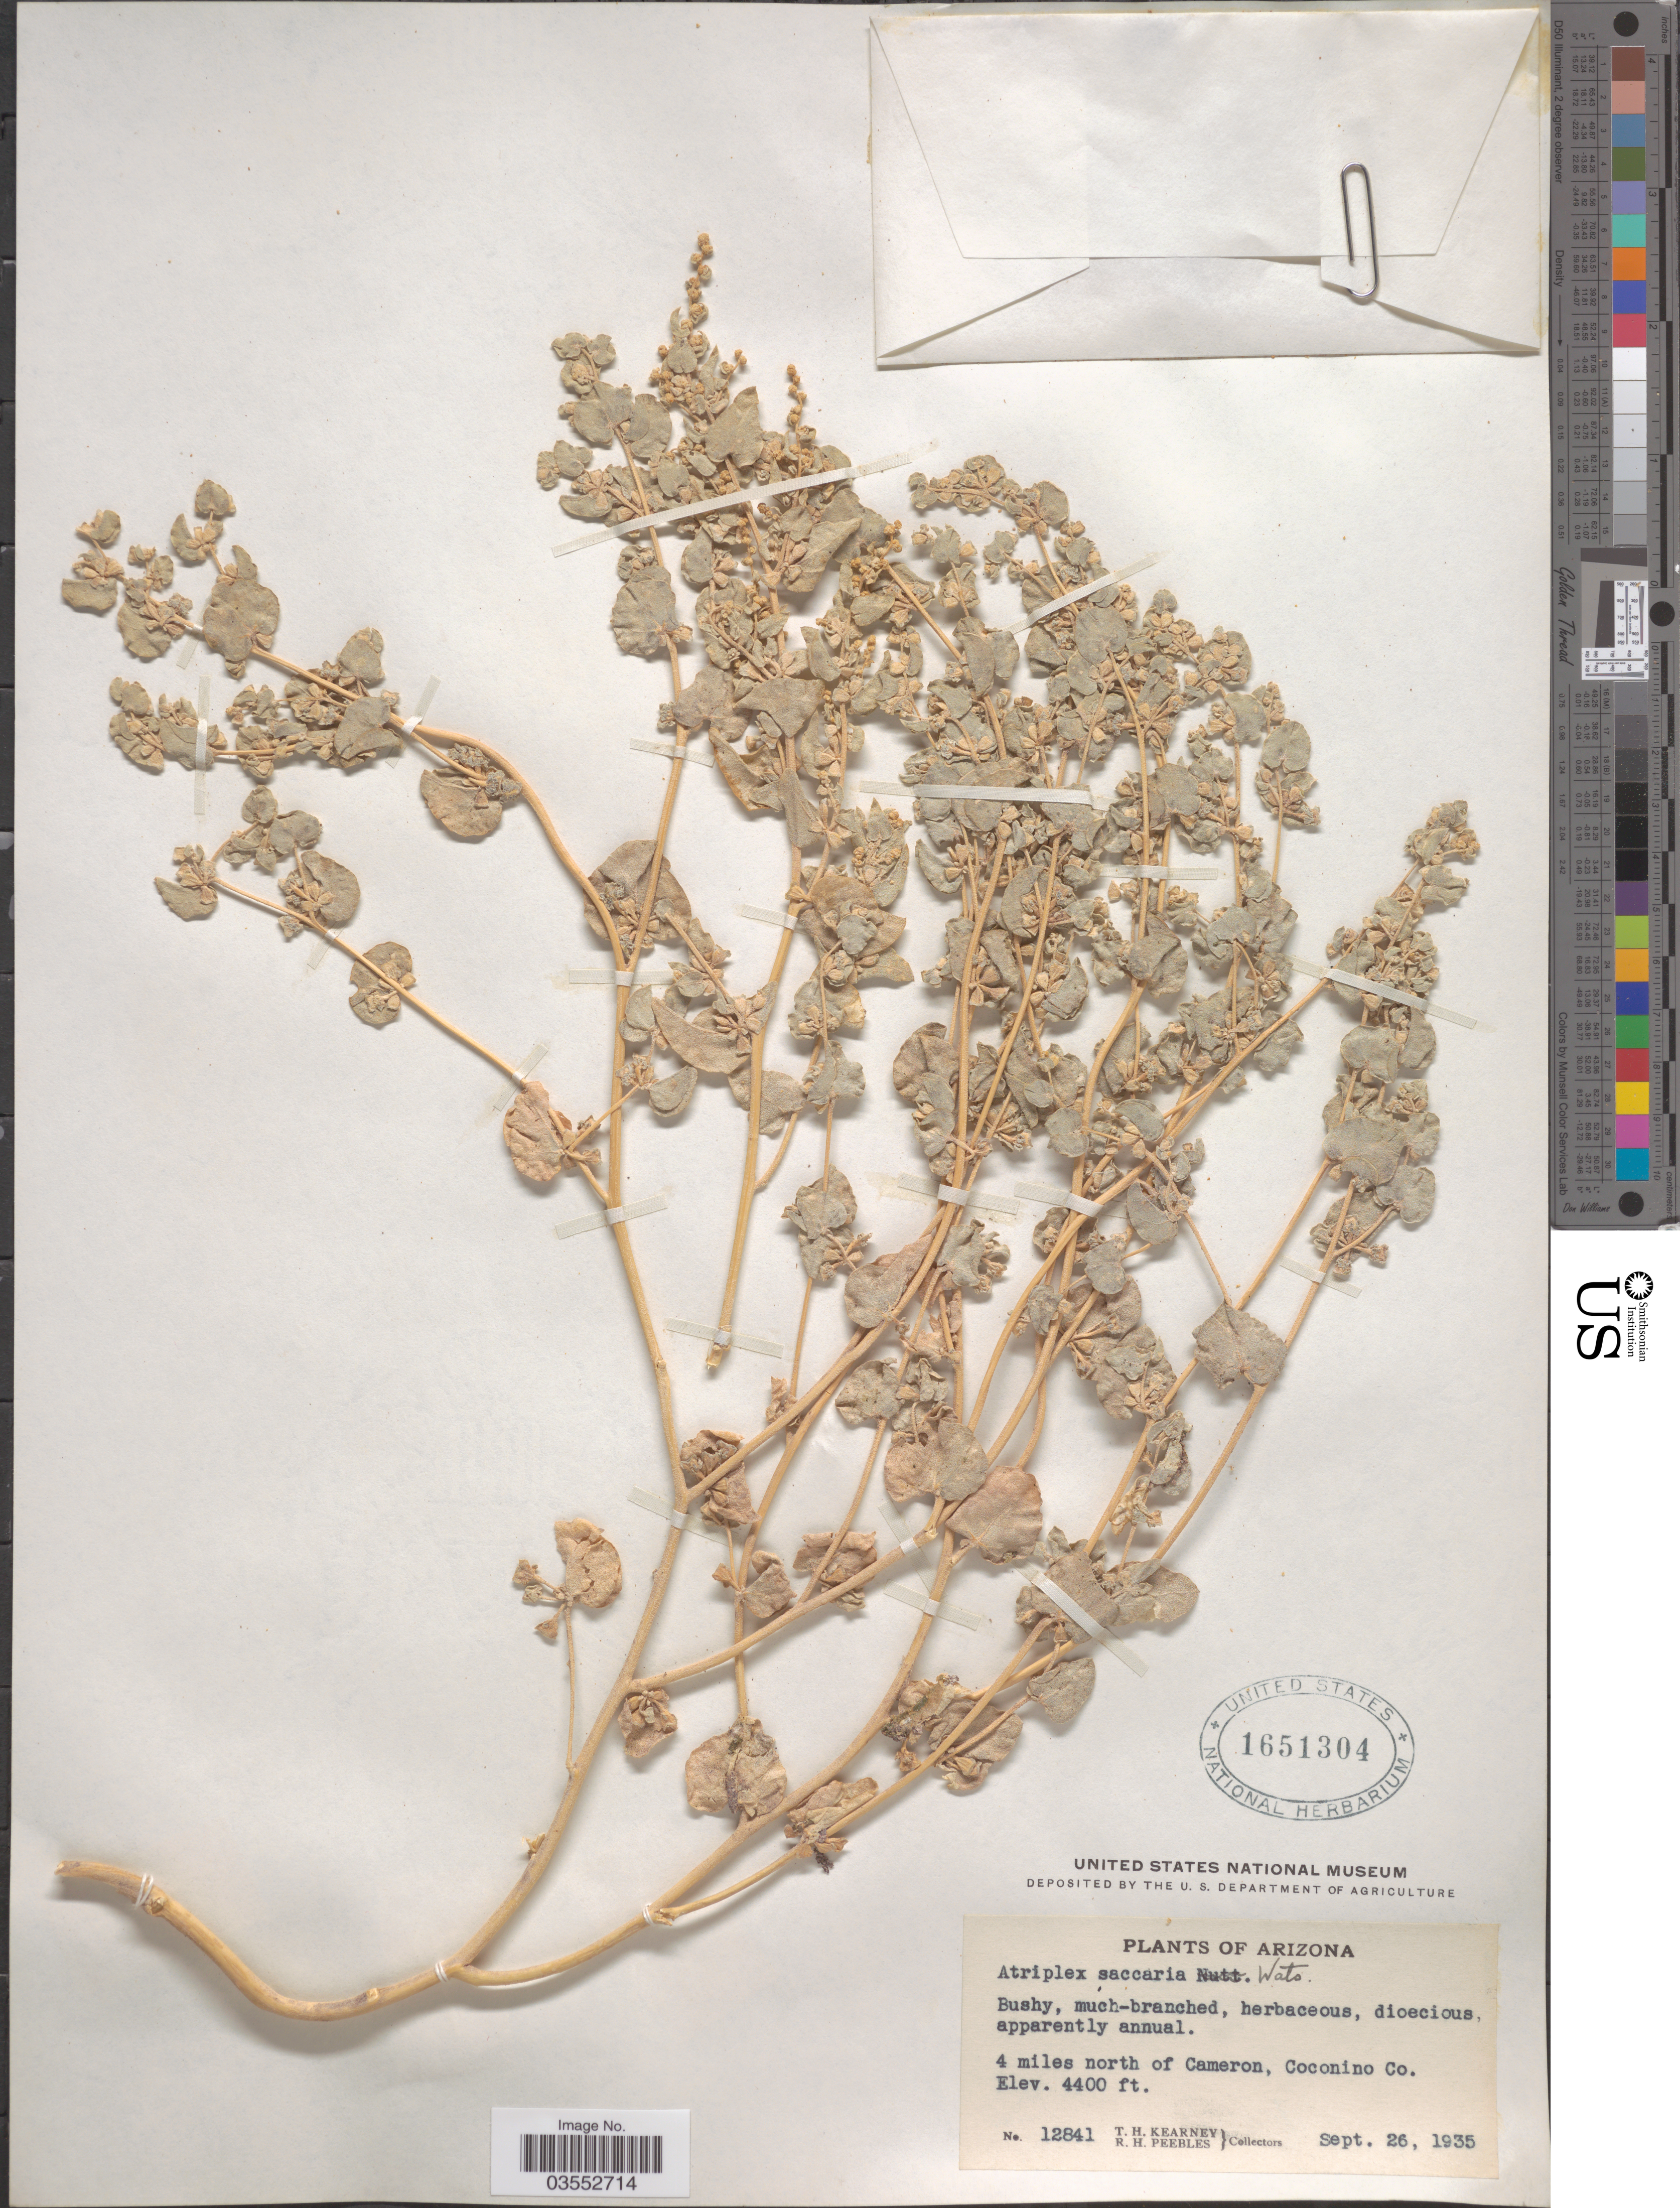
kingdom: Plantae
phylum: Tracheophyta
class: Magnoliopsida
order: Caryophyllales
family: Amaranthaceae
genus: Atriplex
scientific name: Atriplex saccaria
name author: S. Watson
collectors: T. H. Kearney & R. H. Peebles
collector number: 12841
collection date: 1935-09-26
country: United States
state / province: Arizona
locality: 4 miles north of Cameron, Coconino Co.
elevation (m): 1341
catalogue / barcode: US 1651304